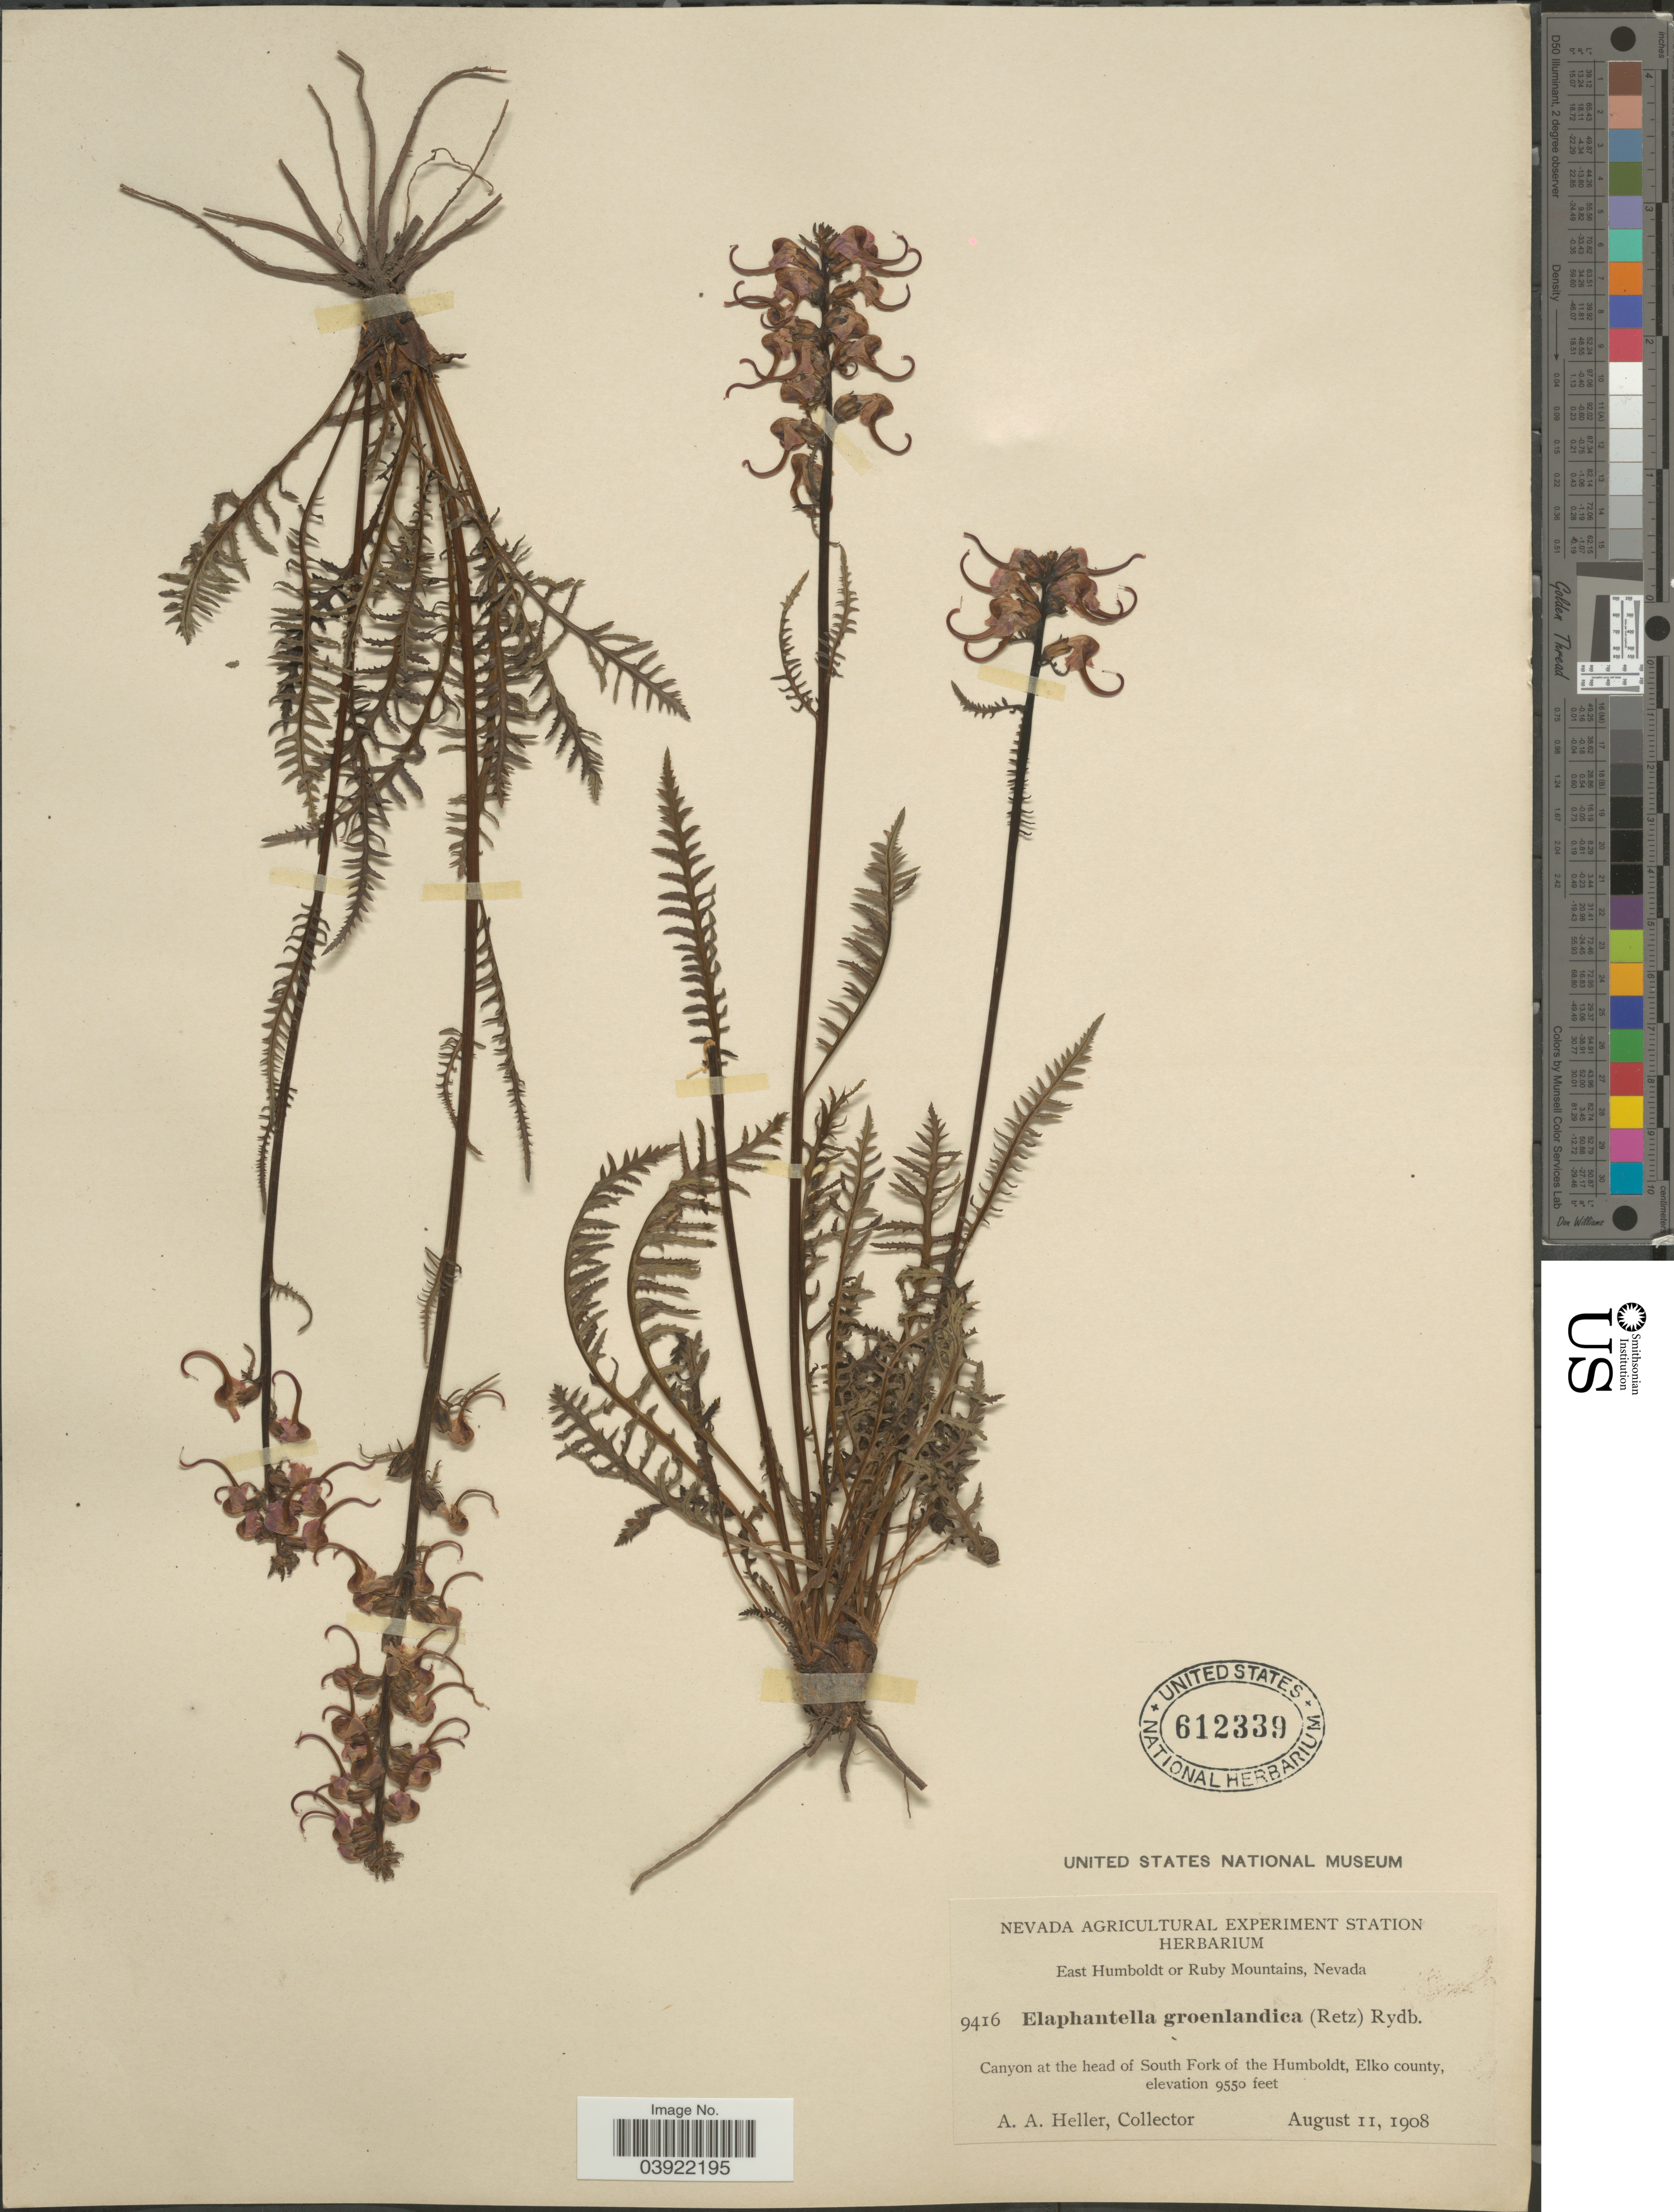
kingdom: Plantae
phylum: Tracheophyta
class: Magnoliopsida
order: Lamiales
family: Orobanchaceae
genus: Pedicularis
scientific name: Pedicularis groenlandica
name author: Retz.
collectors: A. A. Heller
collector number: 9416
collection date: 1908-08-11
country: United States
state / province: Nevada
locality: East Humboldt or Ruby Mountains. Canyon at the head of South Fork of the Humboldt, Elko county.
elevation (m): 2911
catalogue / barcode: US 612339